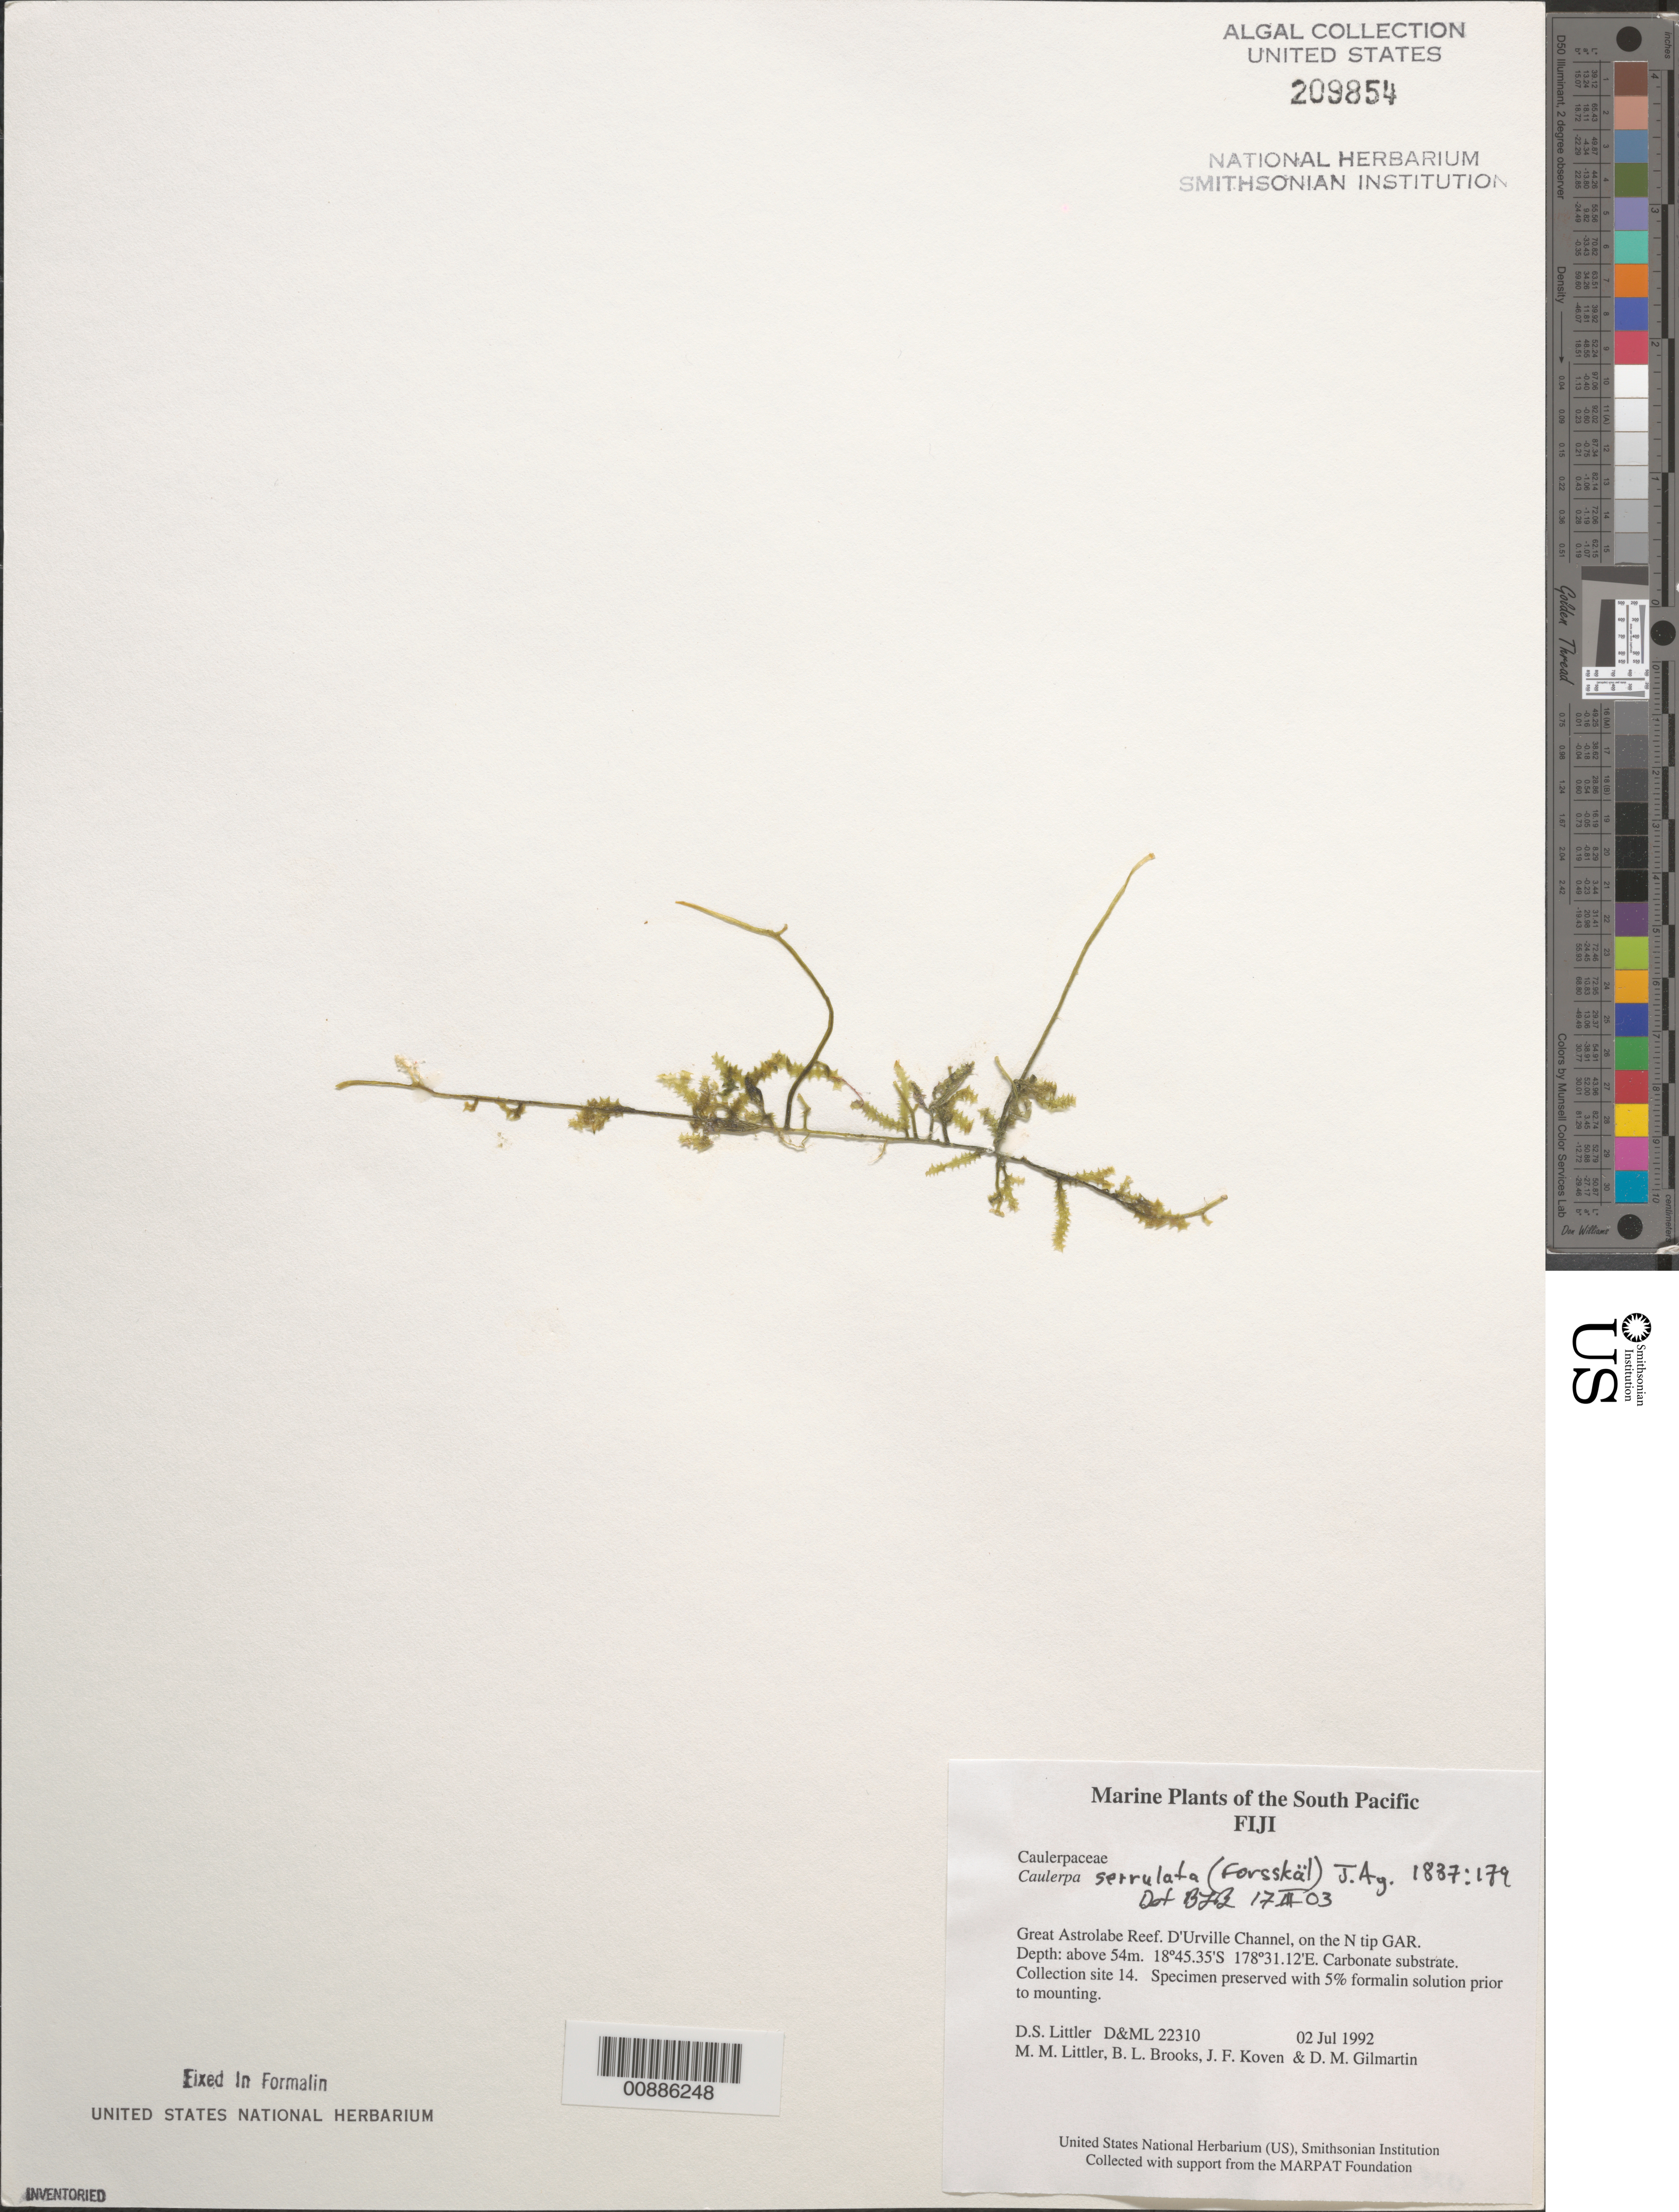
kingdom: Plantae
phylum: Chlorophyta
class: Ulvophyceae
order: Bryopsidales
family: Caulerpaceae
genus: Caulerpa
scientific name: Caulerpa serrulata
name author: (Forssk.) J. Agardh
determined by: Brooks, B. L., (BOT), Smithsonian Institution - National Museum of Natural History (UNITED STATES)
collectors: D. S. Littler, M. M. Littler, B. Brooks, J. Koven & D. Gilmartin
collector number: D&ML 22310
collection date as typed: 02 Jul 1992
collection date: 1992-07-02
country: Fiji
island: Great Astrolabe Reef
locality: Great Astrolabe Reef, D'Urville Channel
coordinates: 18 45.35'S, 178 31.12'E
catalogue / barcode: US 209854